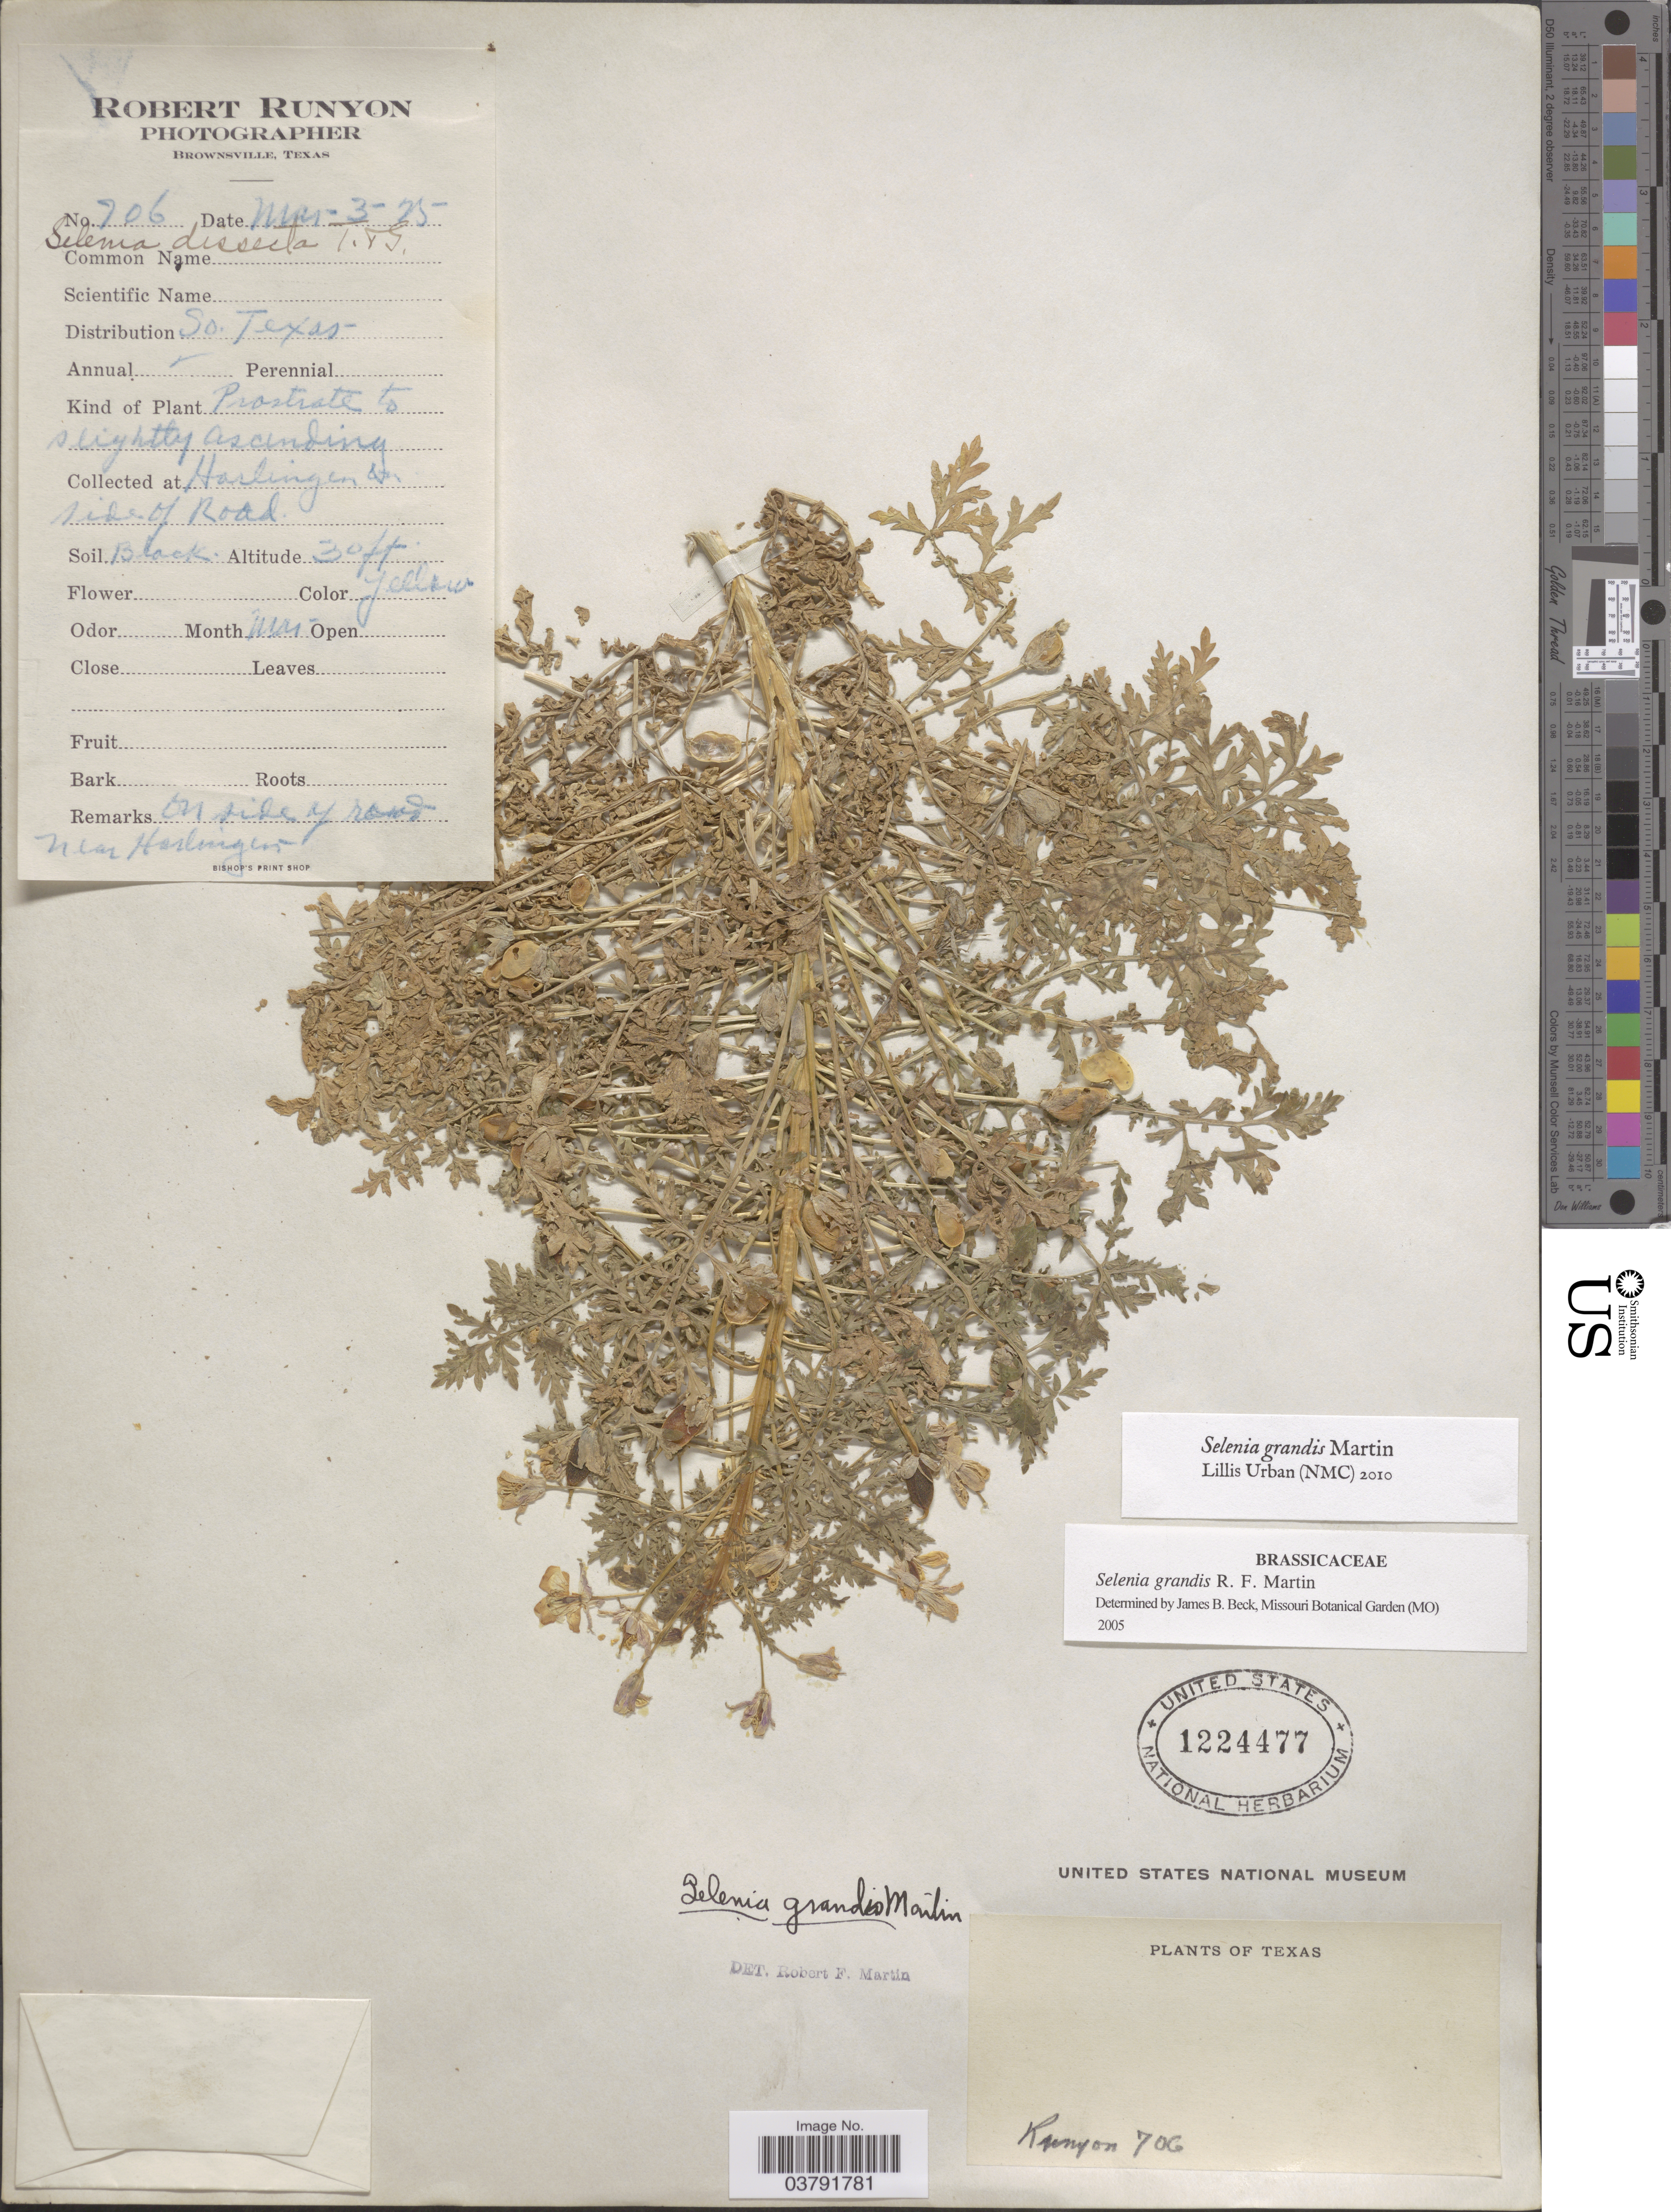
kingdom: Plantae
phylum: Tracheophyta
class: Magnoliopsida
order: Brassicales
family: Brassicaceae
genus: Selenia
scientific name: Selenia grandis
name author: R.F. Martin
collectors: R. Runyon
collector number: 706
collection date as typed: Transcribed d/m/y: 3/3/25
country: United States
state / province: Texas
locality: Harlingen on side of Road.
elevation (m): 9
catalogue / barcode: US 1224477